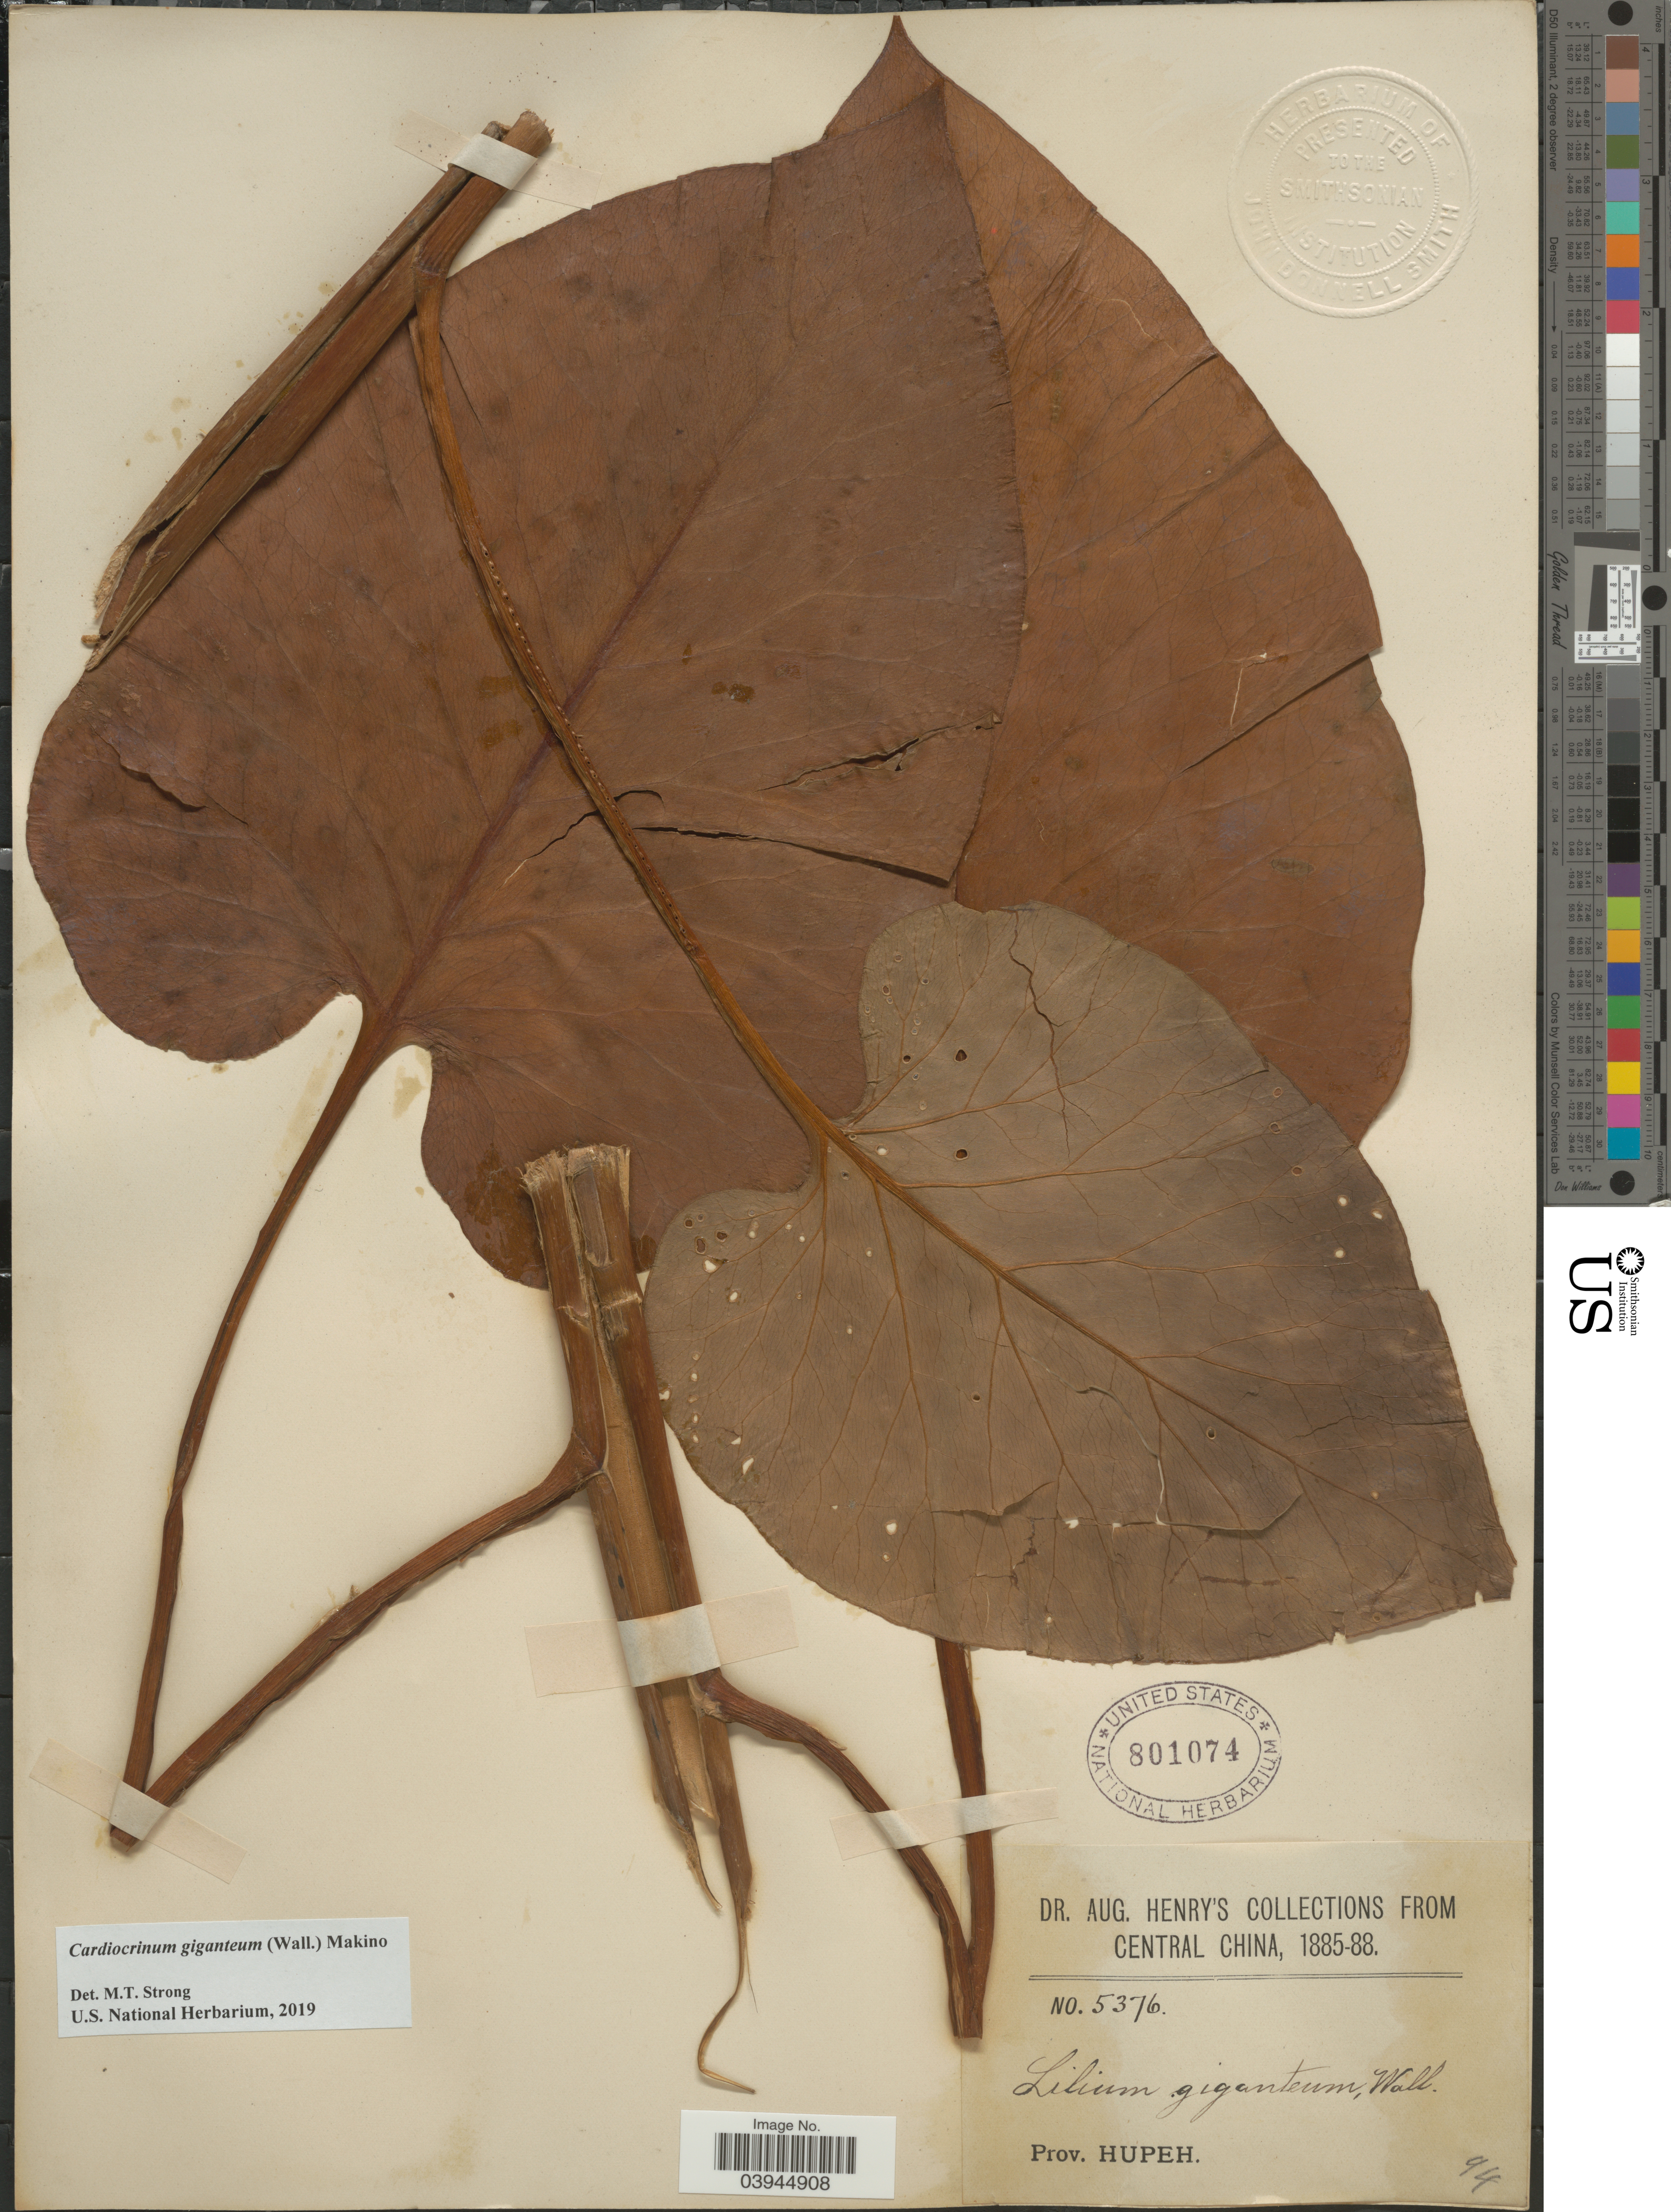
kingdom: Plantae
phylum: Tracheophyta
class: Liliopsida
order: Liliales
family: Liliaceae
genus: Cardiocrinum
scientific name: Cardiocrinum giganteum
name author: (Wall.) Makino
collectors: A. Henry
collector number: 5376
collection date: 1885/1888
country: China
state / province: Hubei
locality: Central China. Prov. Hupeh.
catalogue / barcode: US 801074